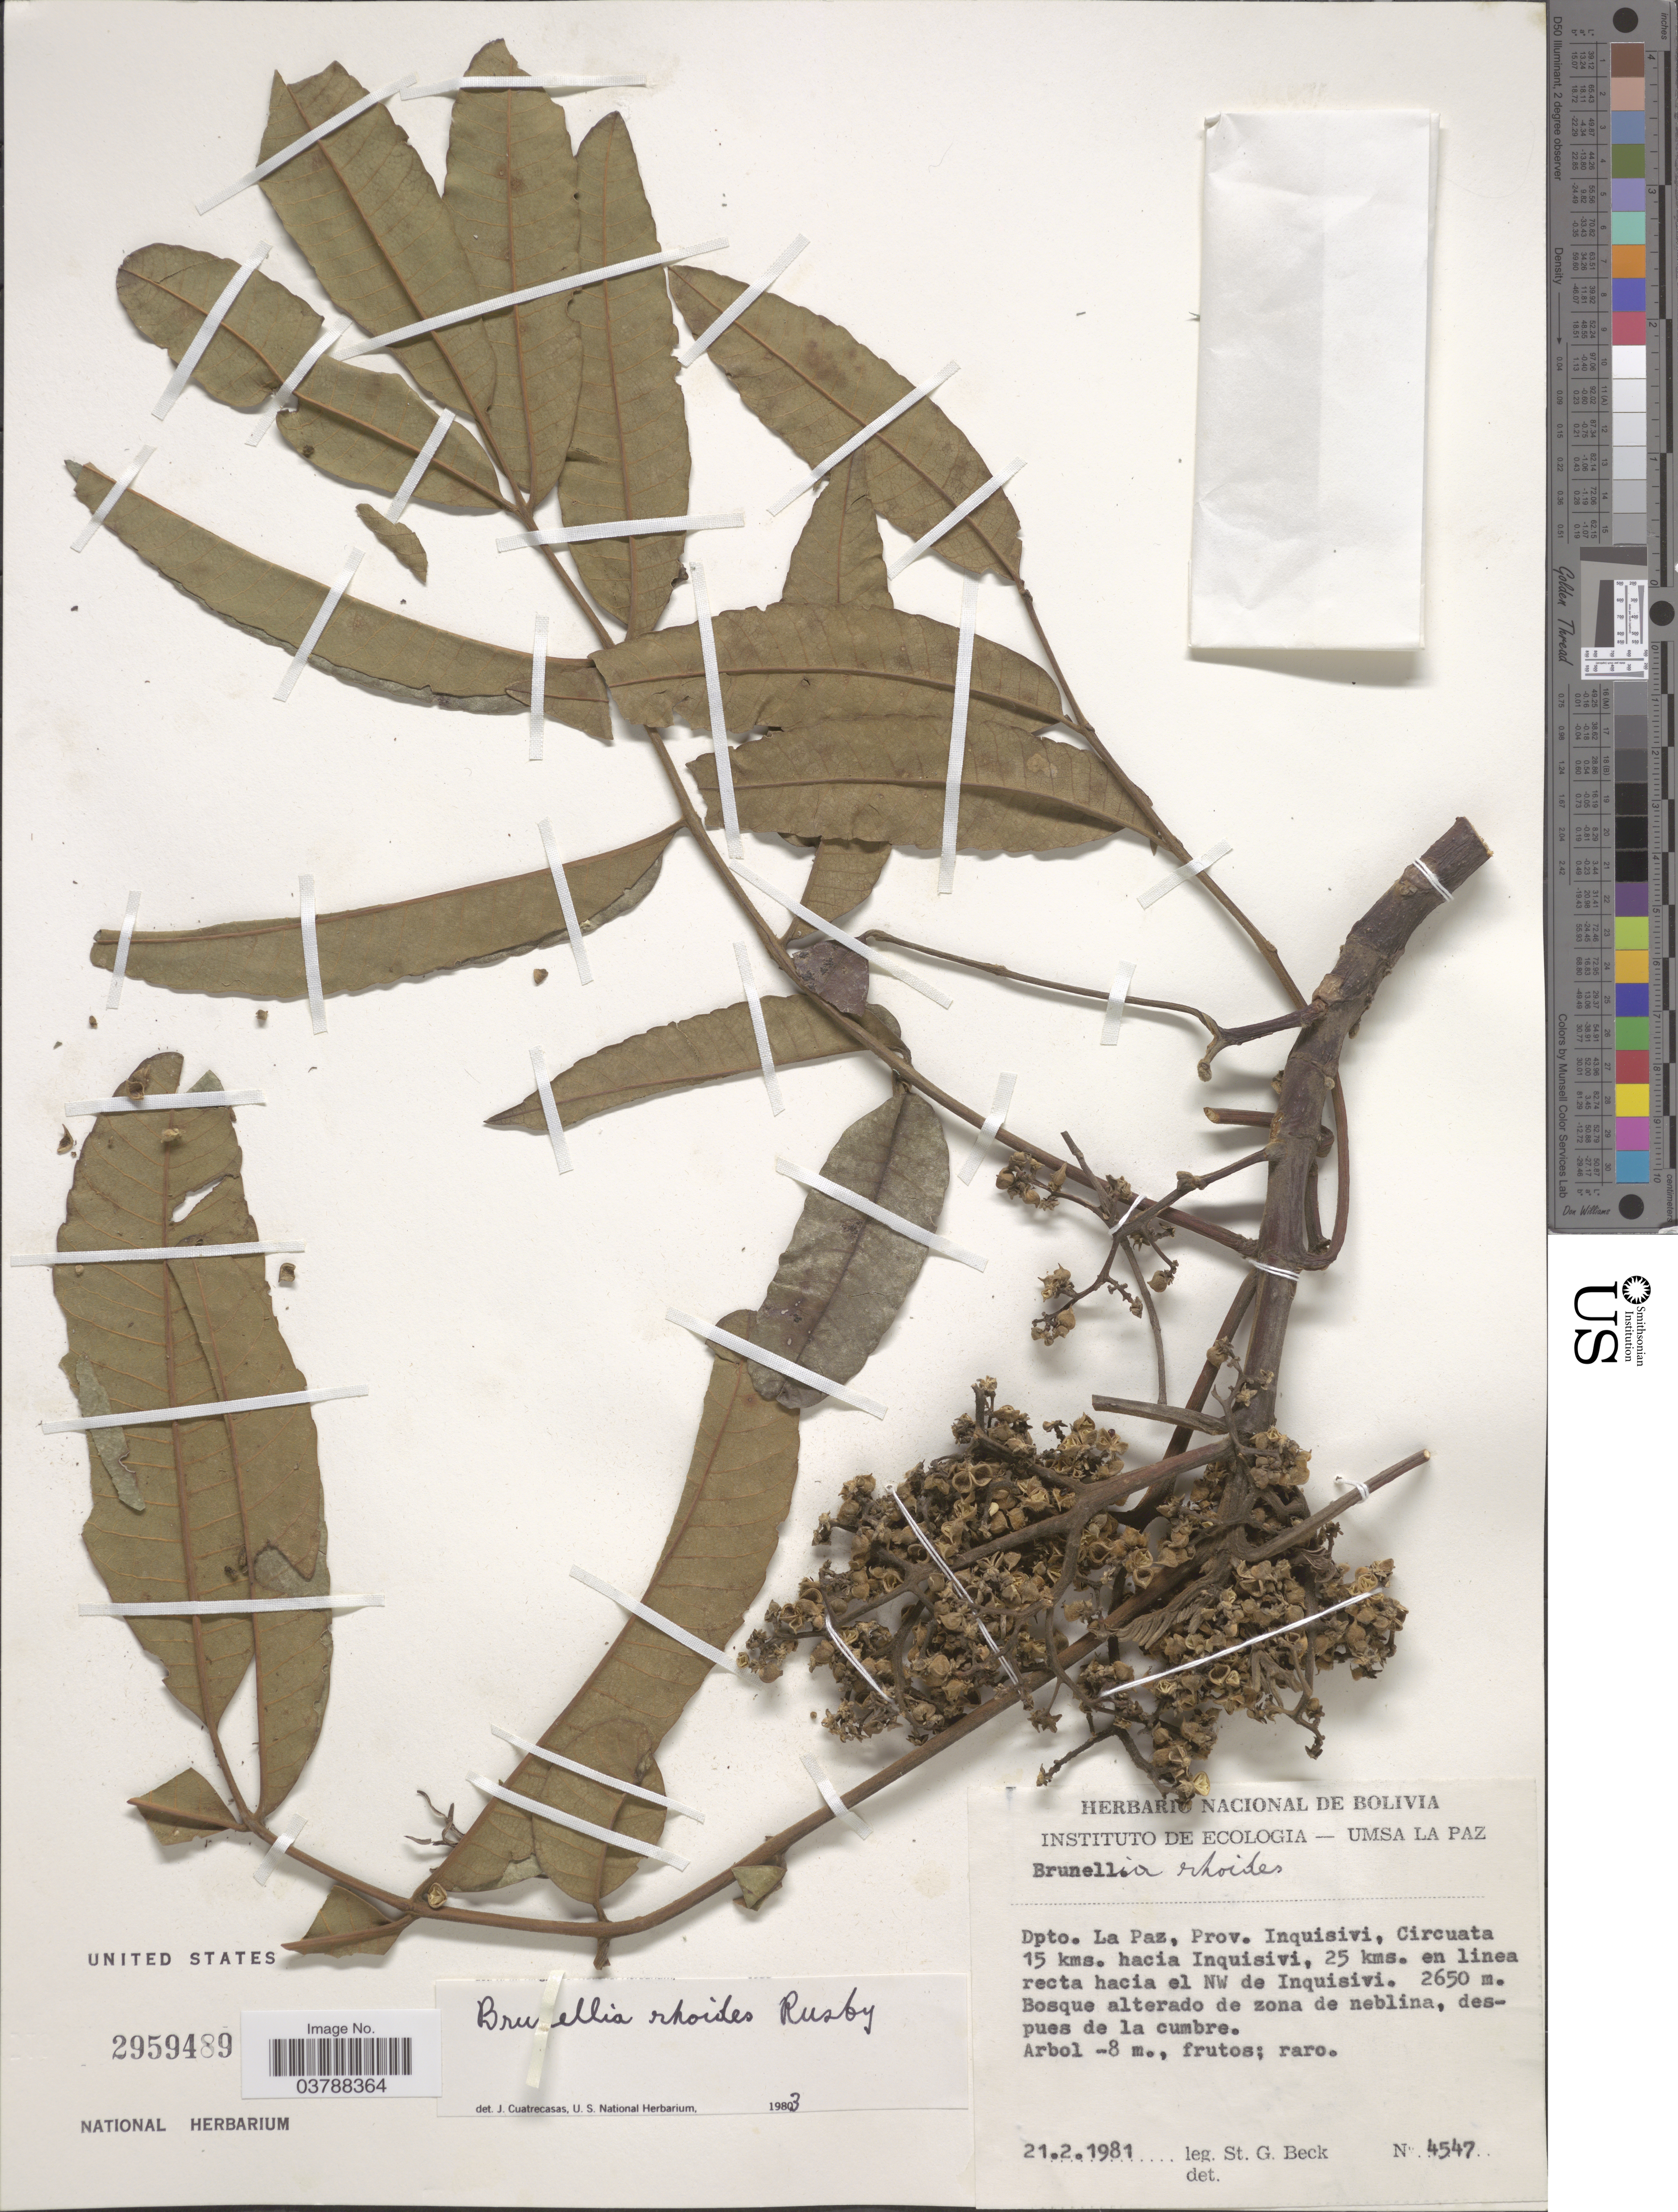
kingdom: Plantae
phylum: Tracheophyta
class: Magnoliopsida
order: Oxalidales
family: Brunelliaceae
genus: Brunellia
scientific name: Brunellia rhoides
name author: Rusby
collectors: S. G. Beck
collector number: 4547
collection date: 1981-02-21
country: Bolivia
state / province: La Paz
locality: Dpto. La Paz. Prov. Inquisivi, Circuata 15 kms. hacia Inquisivi, 25 kms. en linea recta hacia el NW de Inquisivi.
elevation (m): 2650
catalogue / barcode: US 2959489